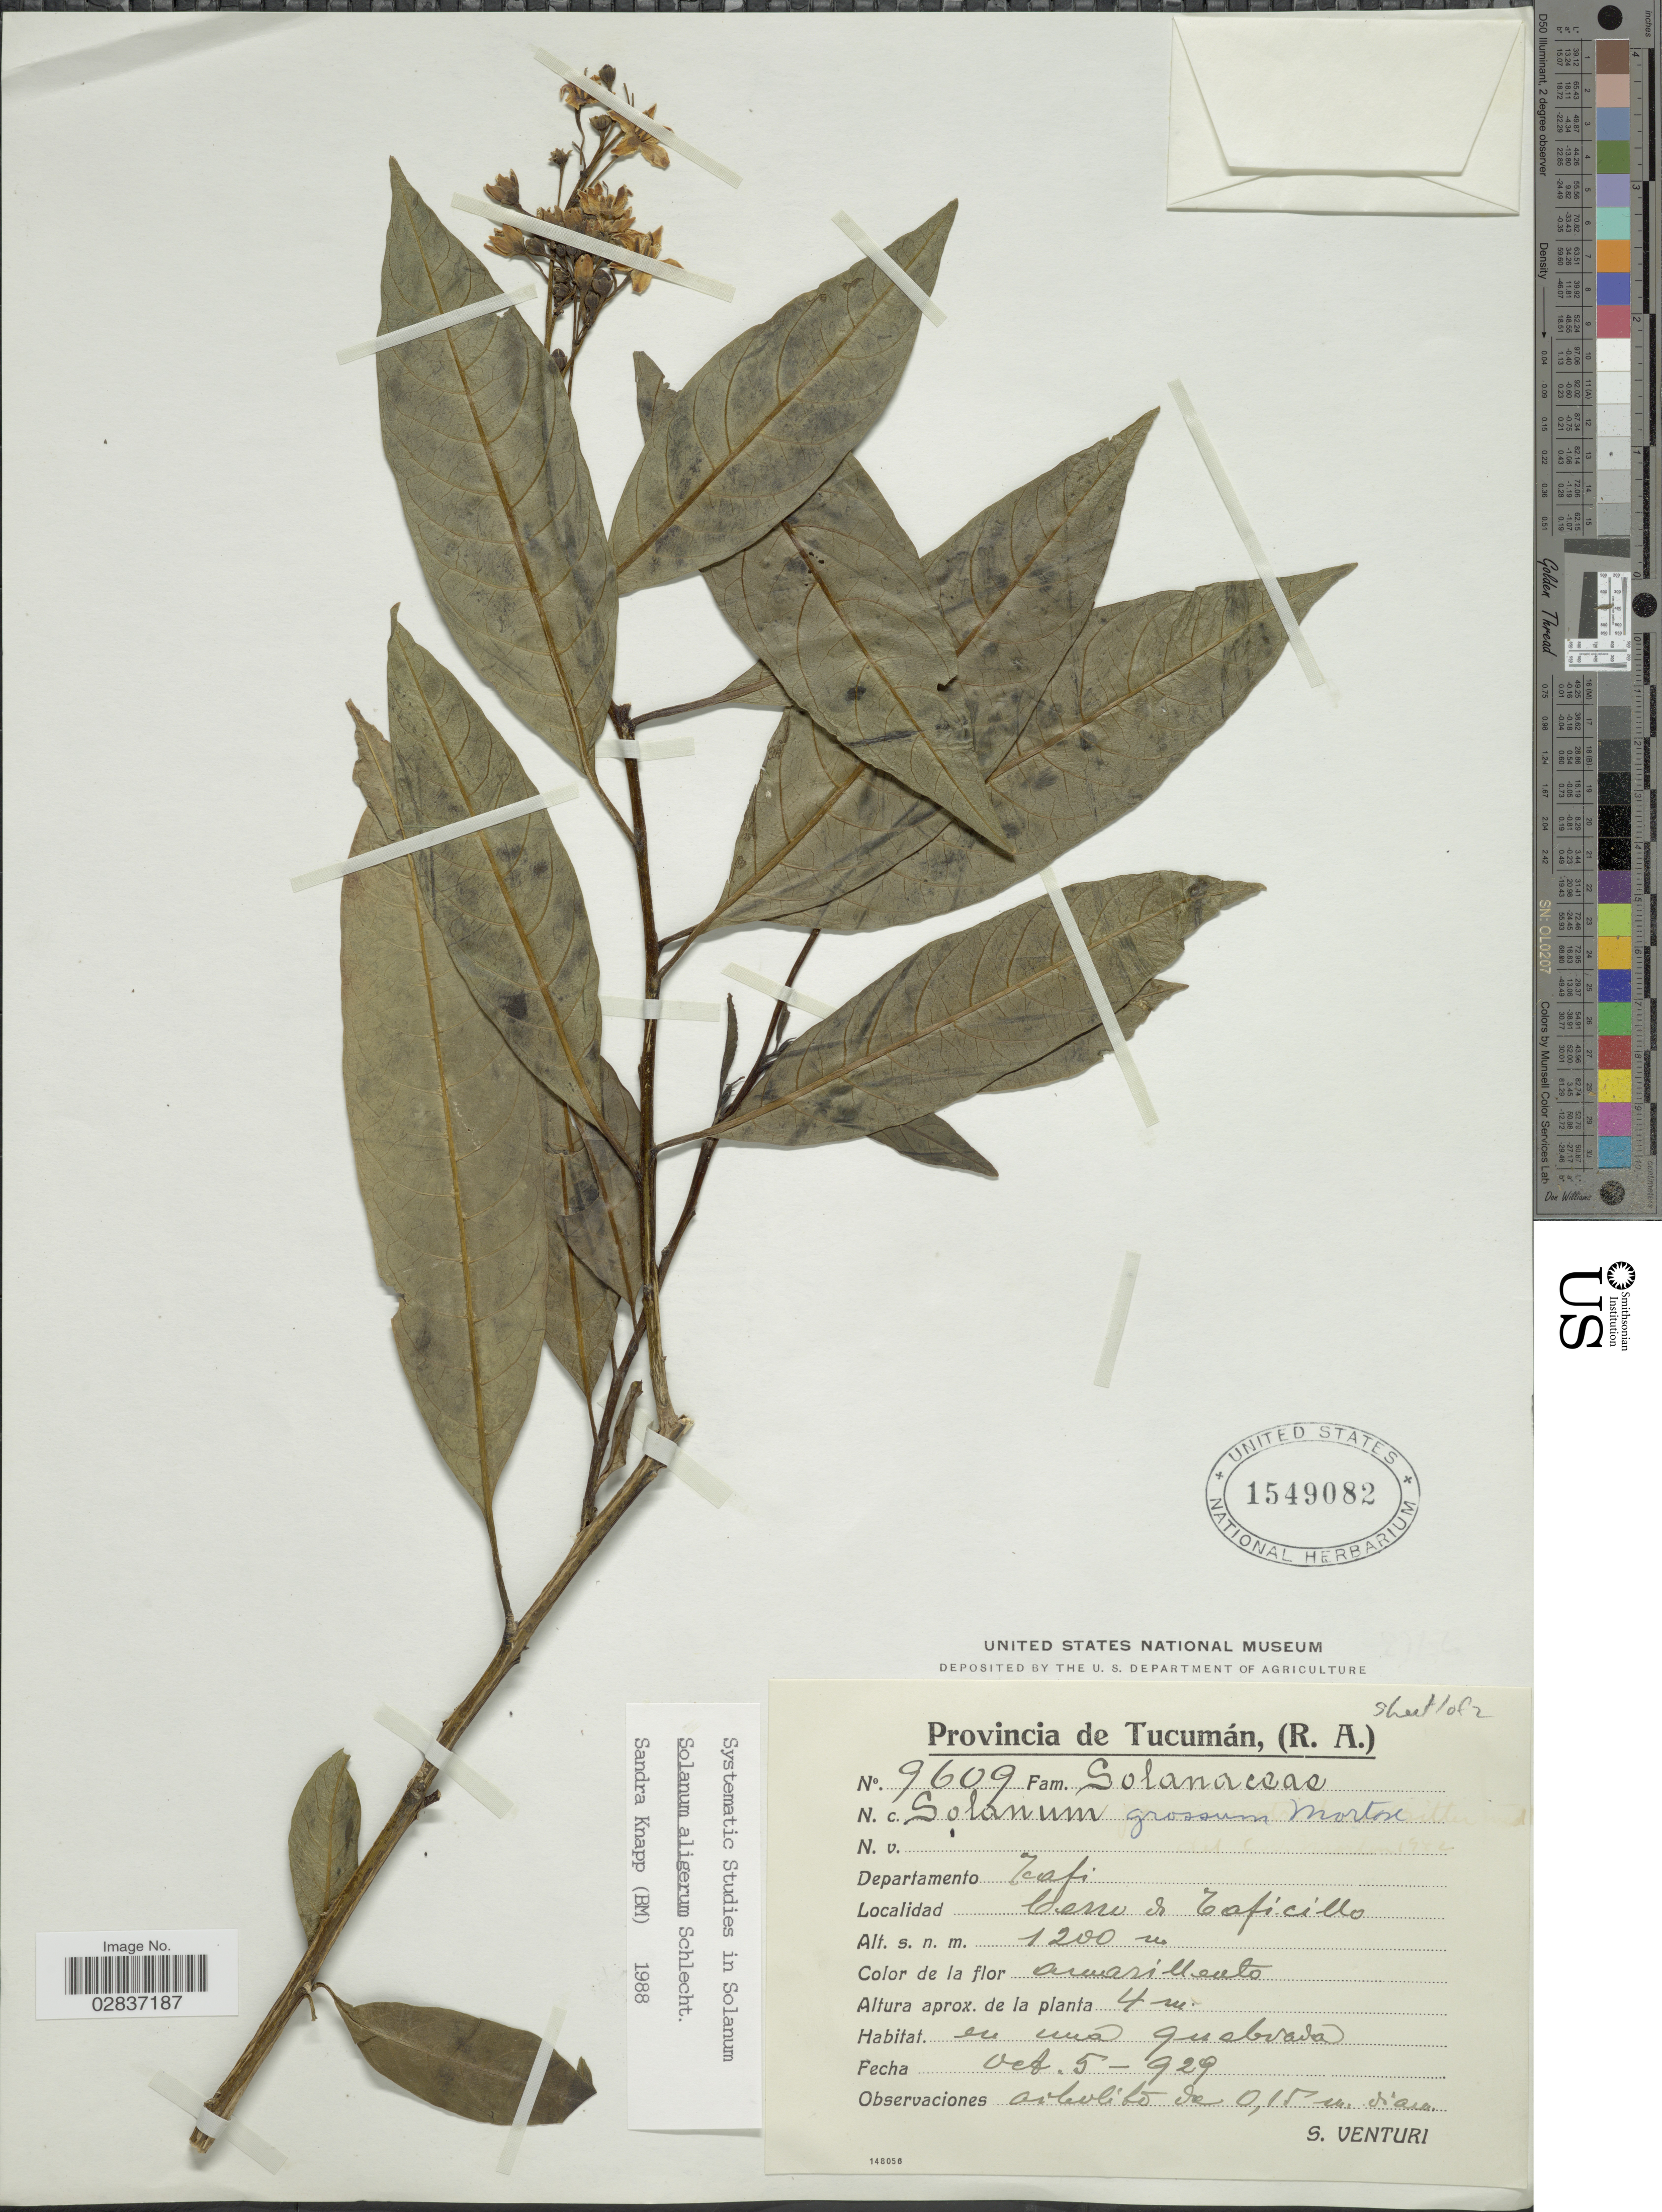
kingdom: Plantae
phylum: Tracheophyta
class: Magnoliopsida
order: Solanales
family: Solanaceae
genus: Solanum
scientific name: Solanum aligerum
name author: Schltdl.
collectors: S. Venturi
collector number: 9609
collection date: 1929-10-05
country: Argentina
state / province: Tucuman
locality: Departamento Tafi, Cerro de Taficillo.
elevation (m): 1200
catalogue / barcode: US 1549082